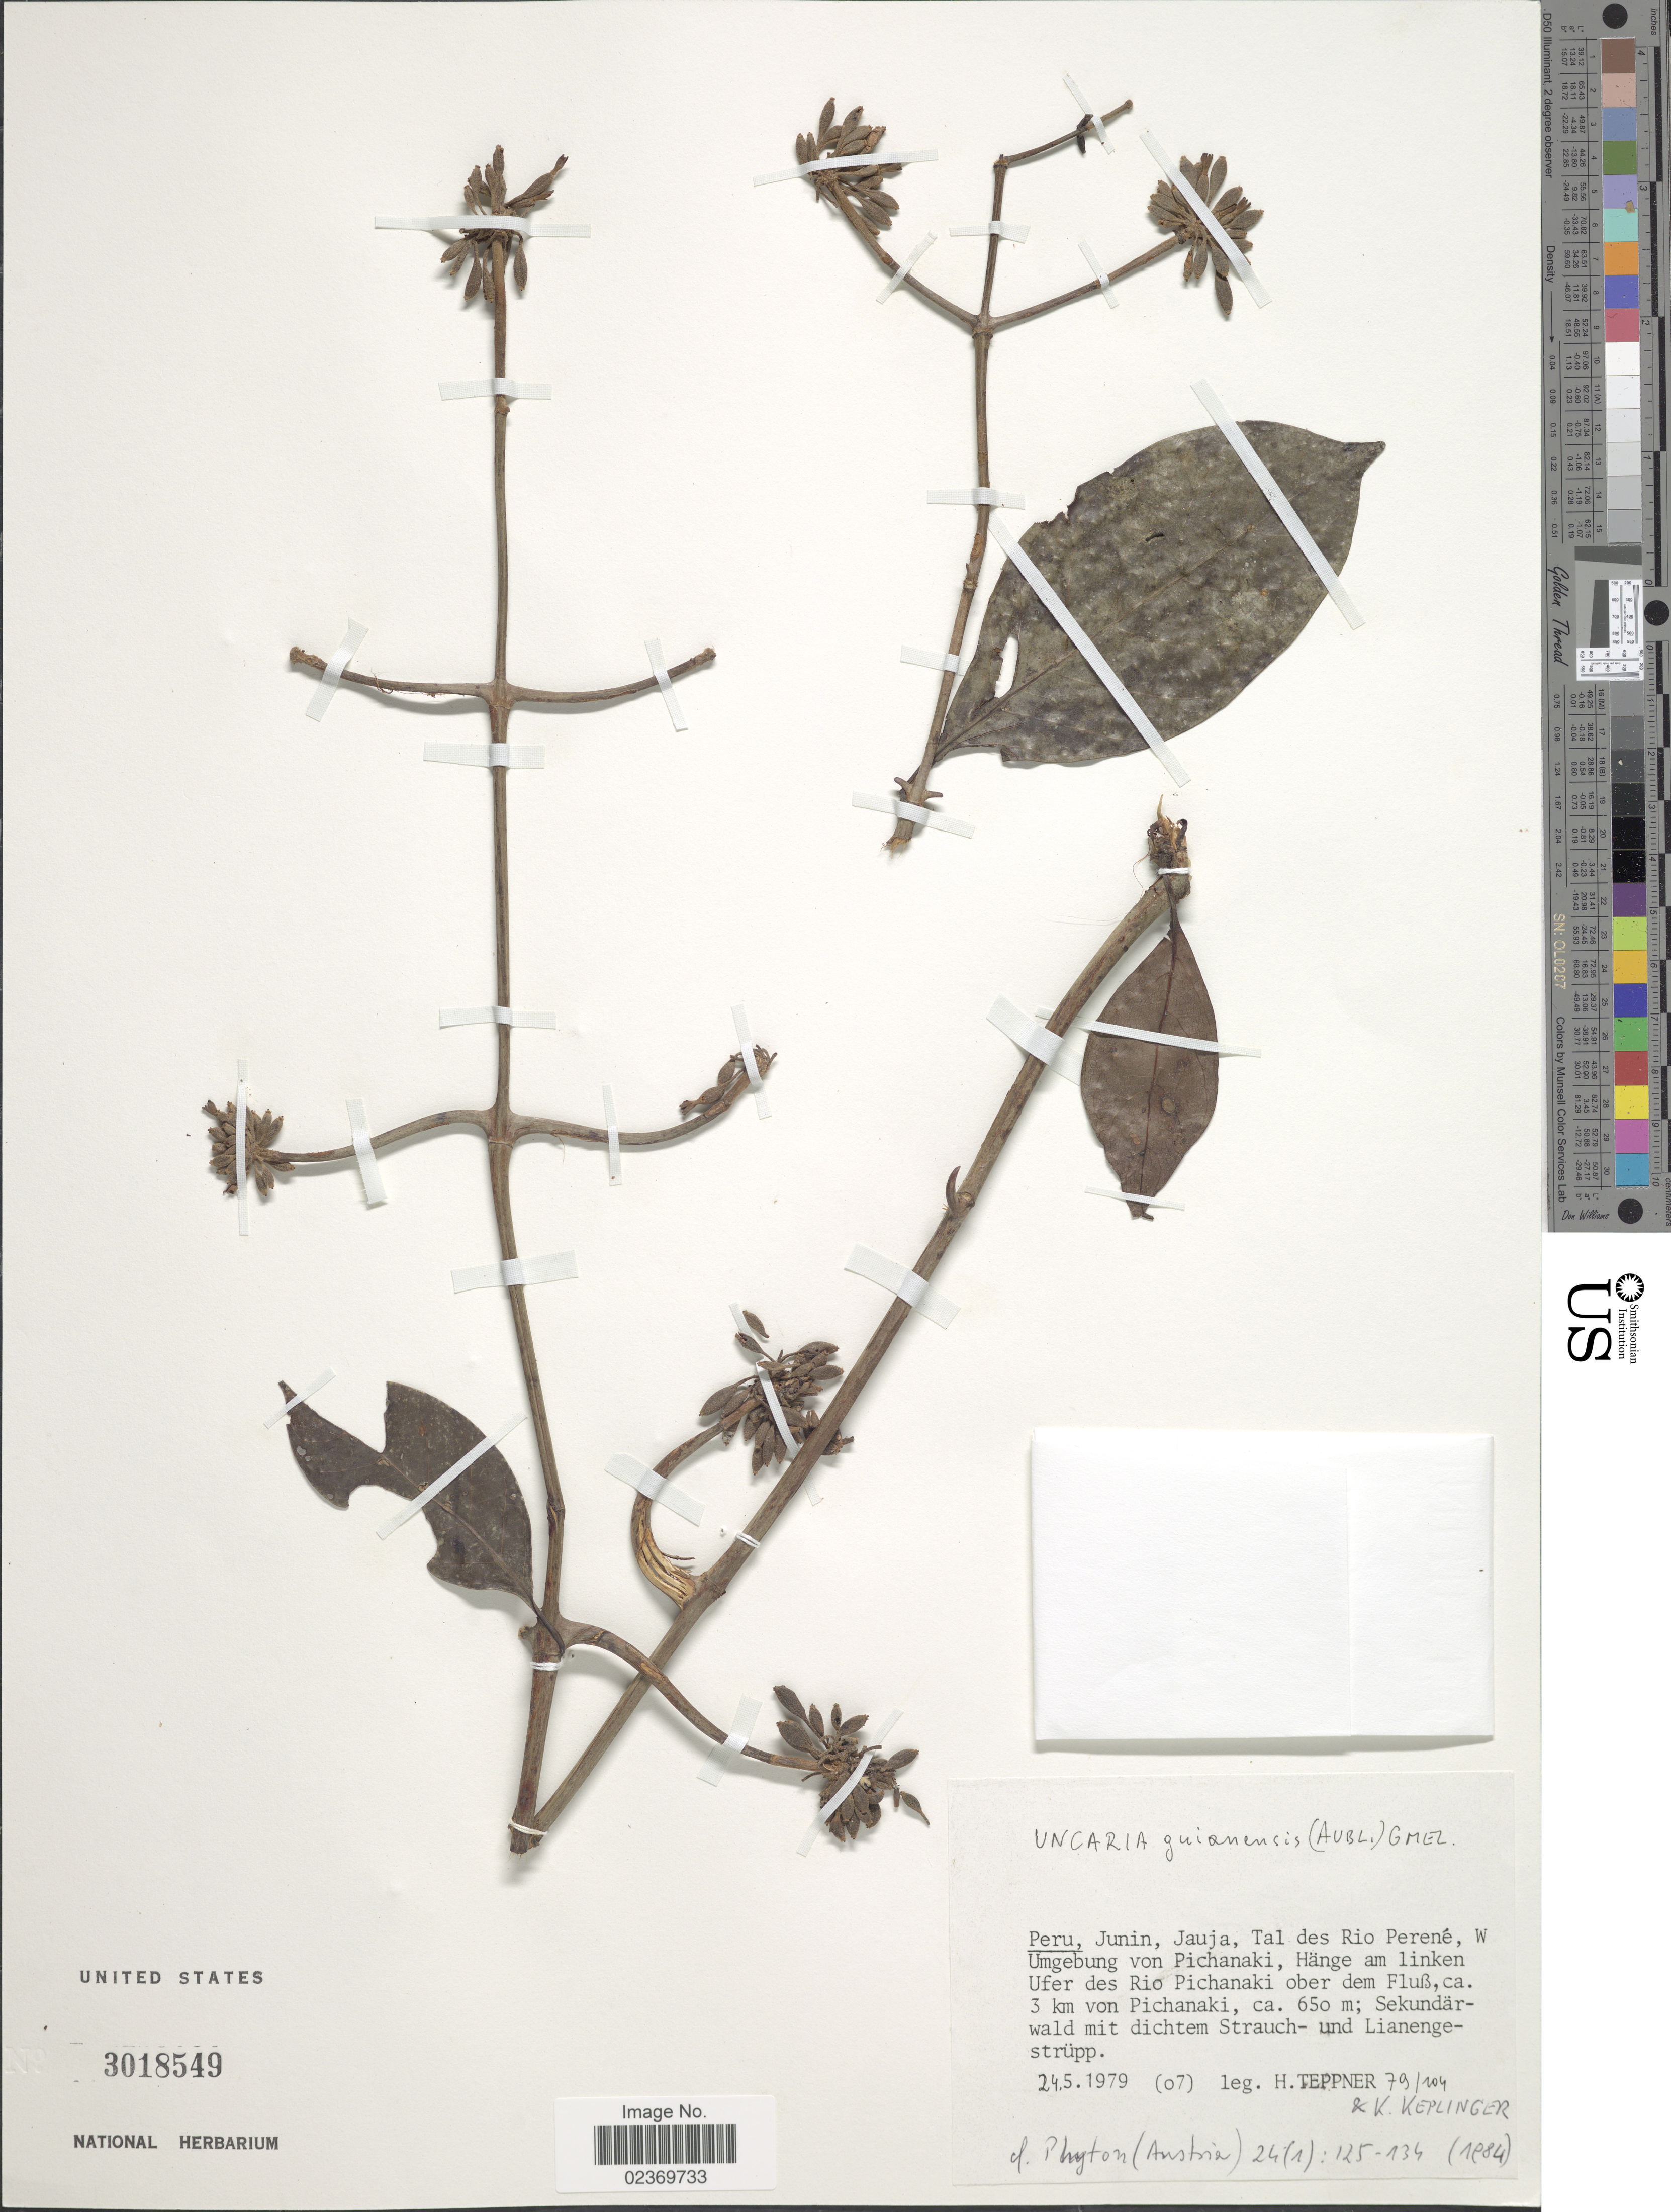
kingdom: Plantae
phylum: Tracheophyta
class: Magnoliopsida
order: Gentianales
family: Rubiaceae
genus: Uncaria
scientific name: Uncaria guianensis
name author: (Aubl.) J.F. Gmel.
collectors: H. Teppner & K. Keplinger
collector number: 07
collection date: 1979-05-24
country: Peru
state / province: Junín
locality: Jauja, Tal des Rio Perene, W Umgebung von Pichanaki, Hange am linken Ufer des Rio Pichanaki ober dem Flub, ca. 3 km von Pichanki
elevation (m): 650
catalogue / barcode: US 3018549